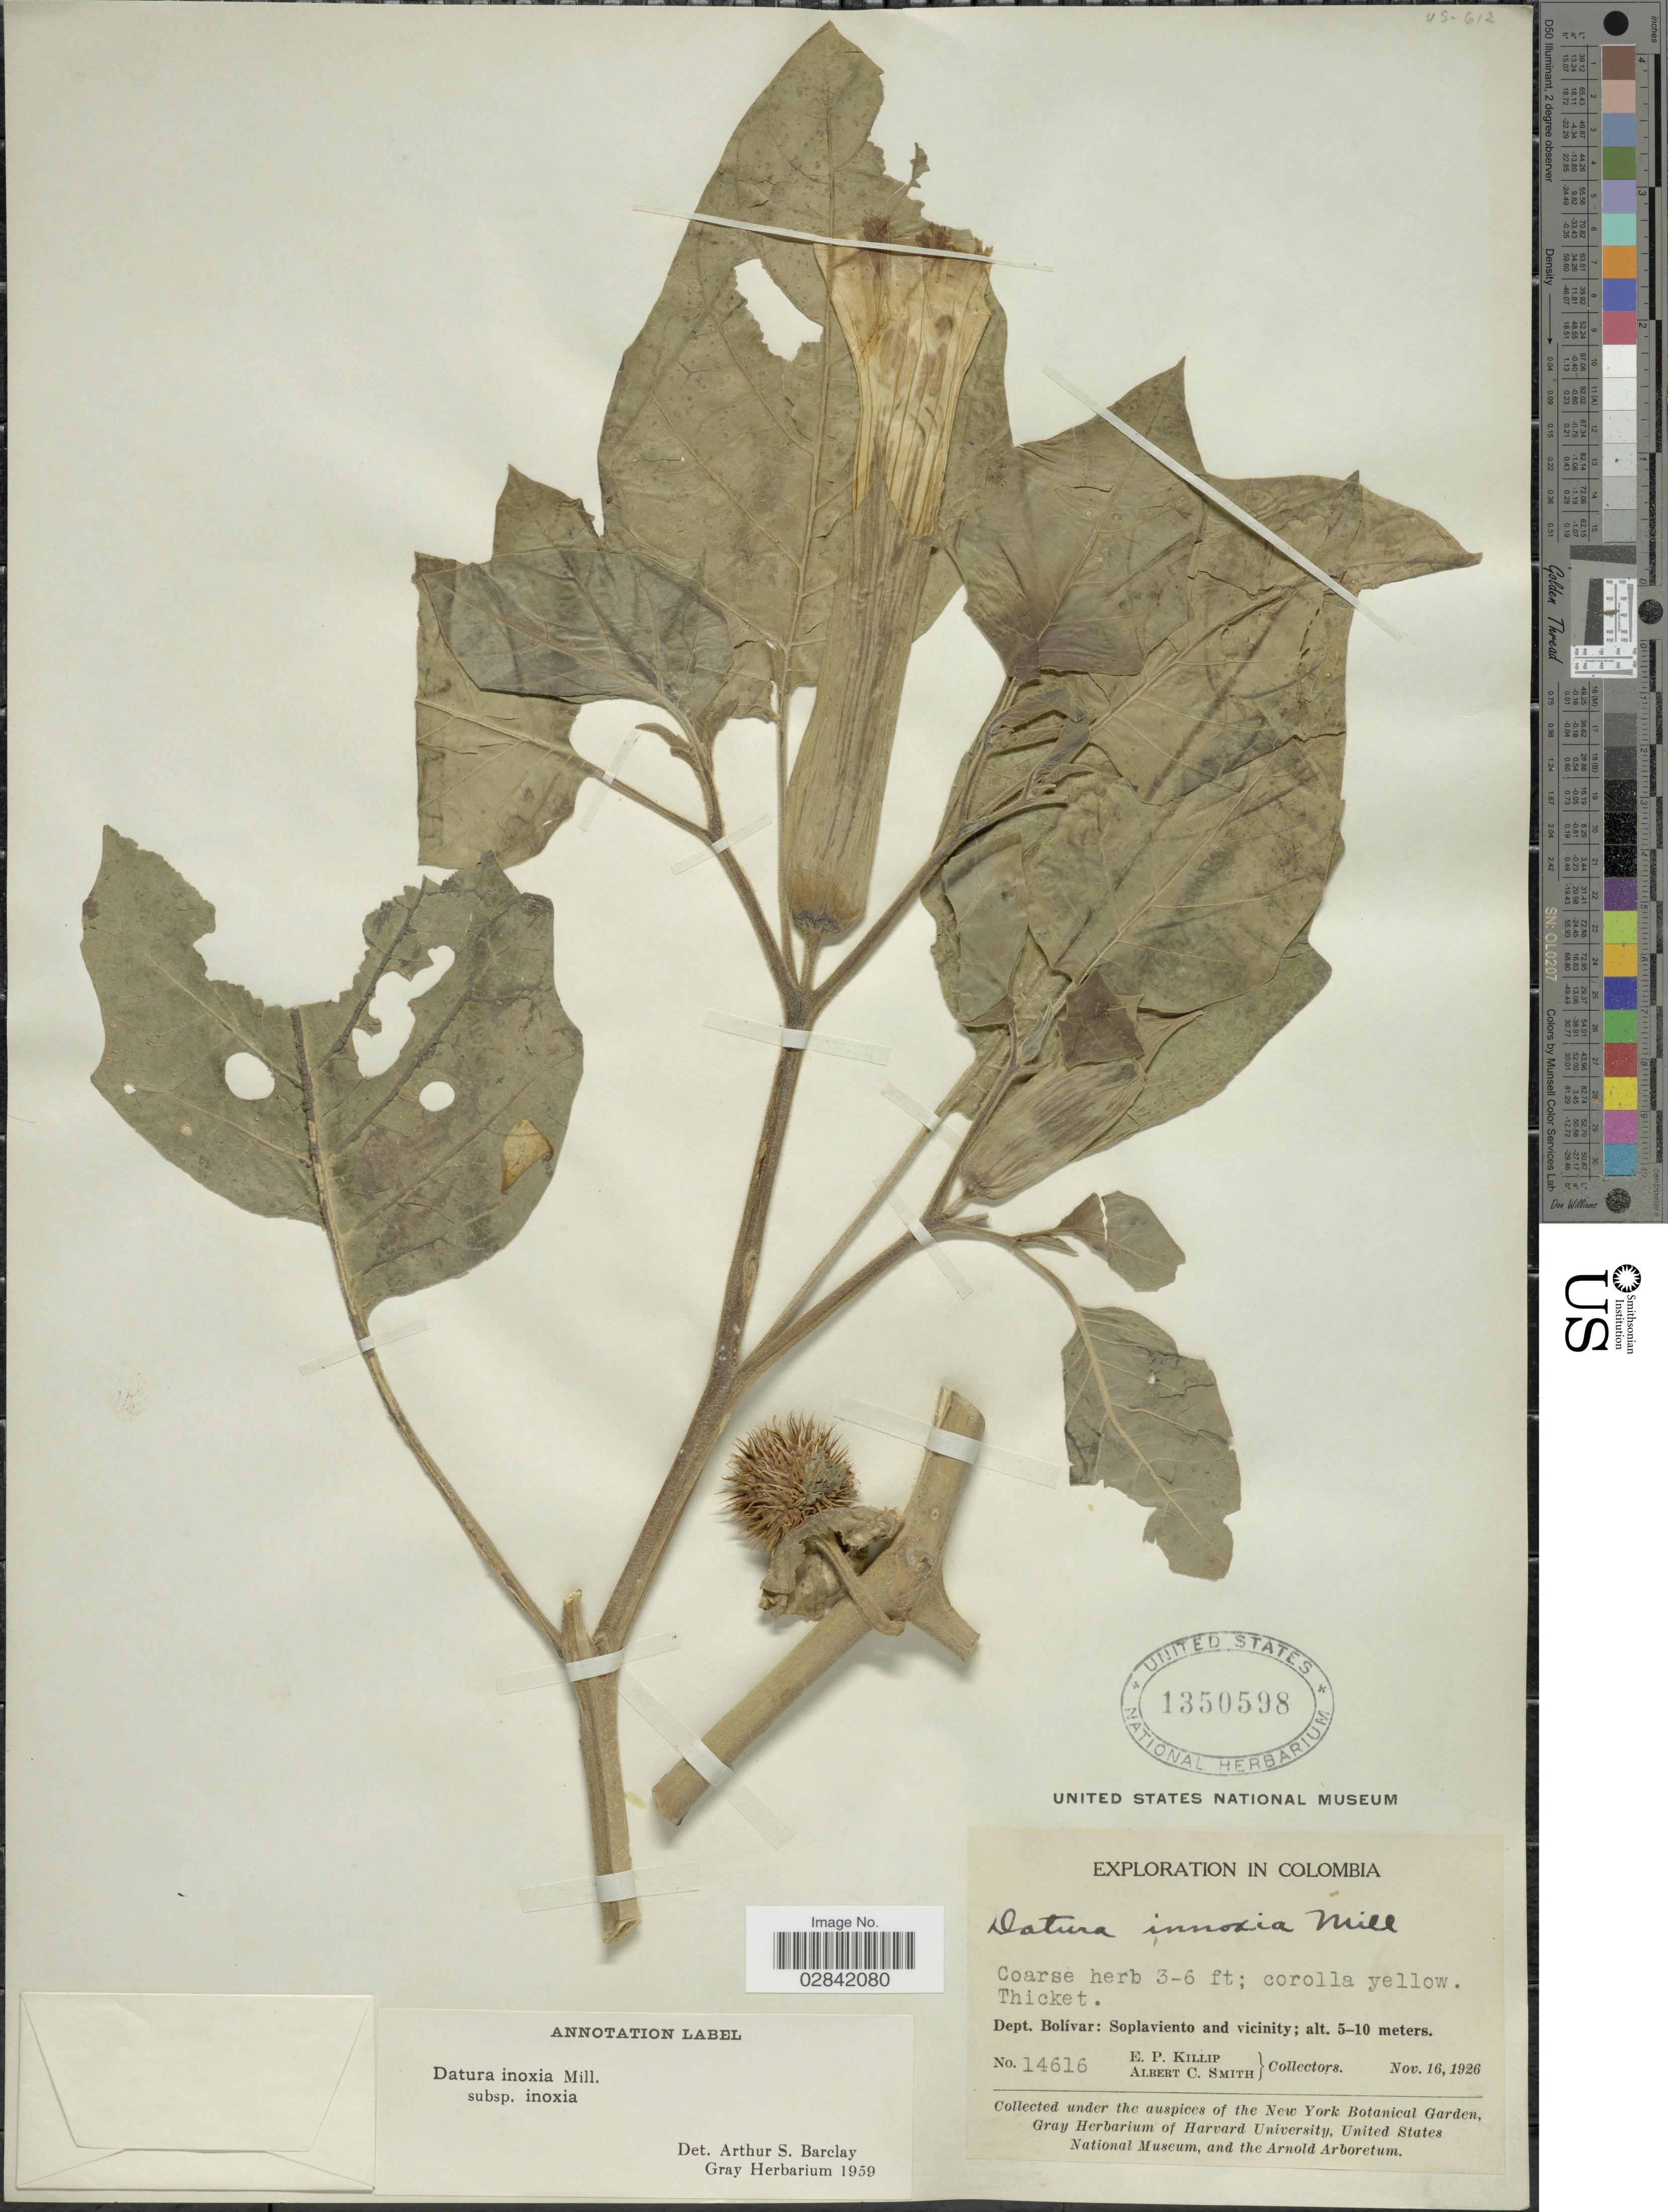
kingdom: Plantae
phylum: Tracheophyta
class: Magnoliopsida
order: Solanales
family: Solanaceae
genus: Datura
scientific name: Datura innoxia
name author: Mill.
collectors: E. P. Killip & A. C. Smith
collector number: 14616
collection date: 1926-11-16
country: Colombia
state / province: Bolívar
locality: Dept. Bolívar: Soplaviento and vicinity.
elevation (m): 5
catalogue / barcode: US 1350598